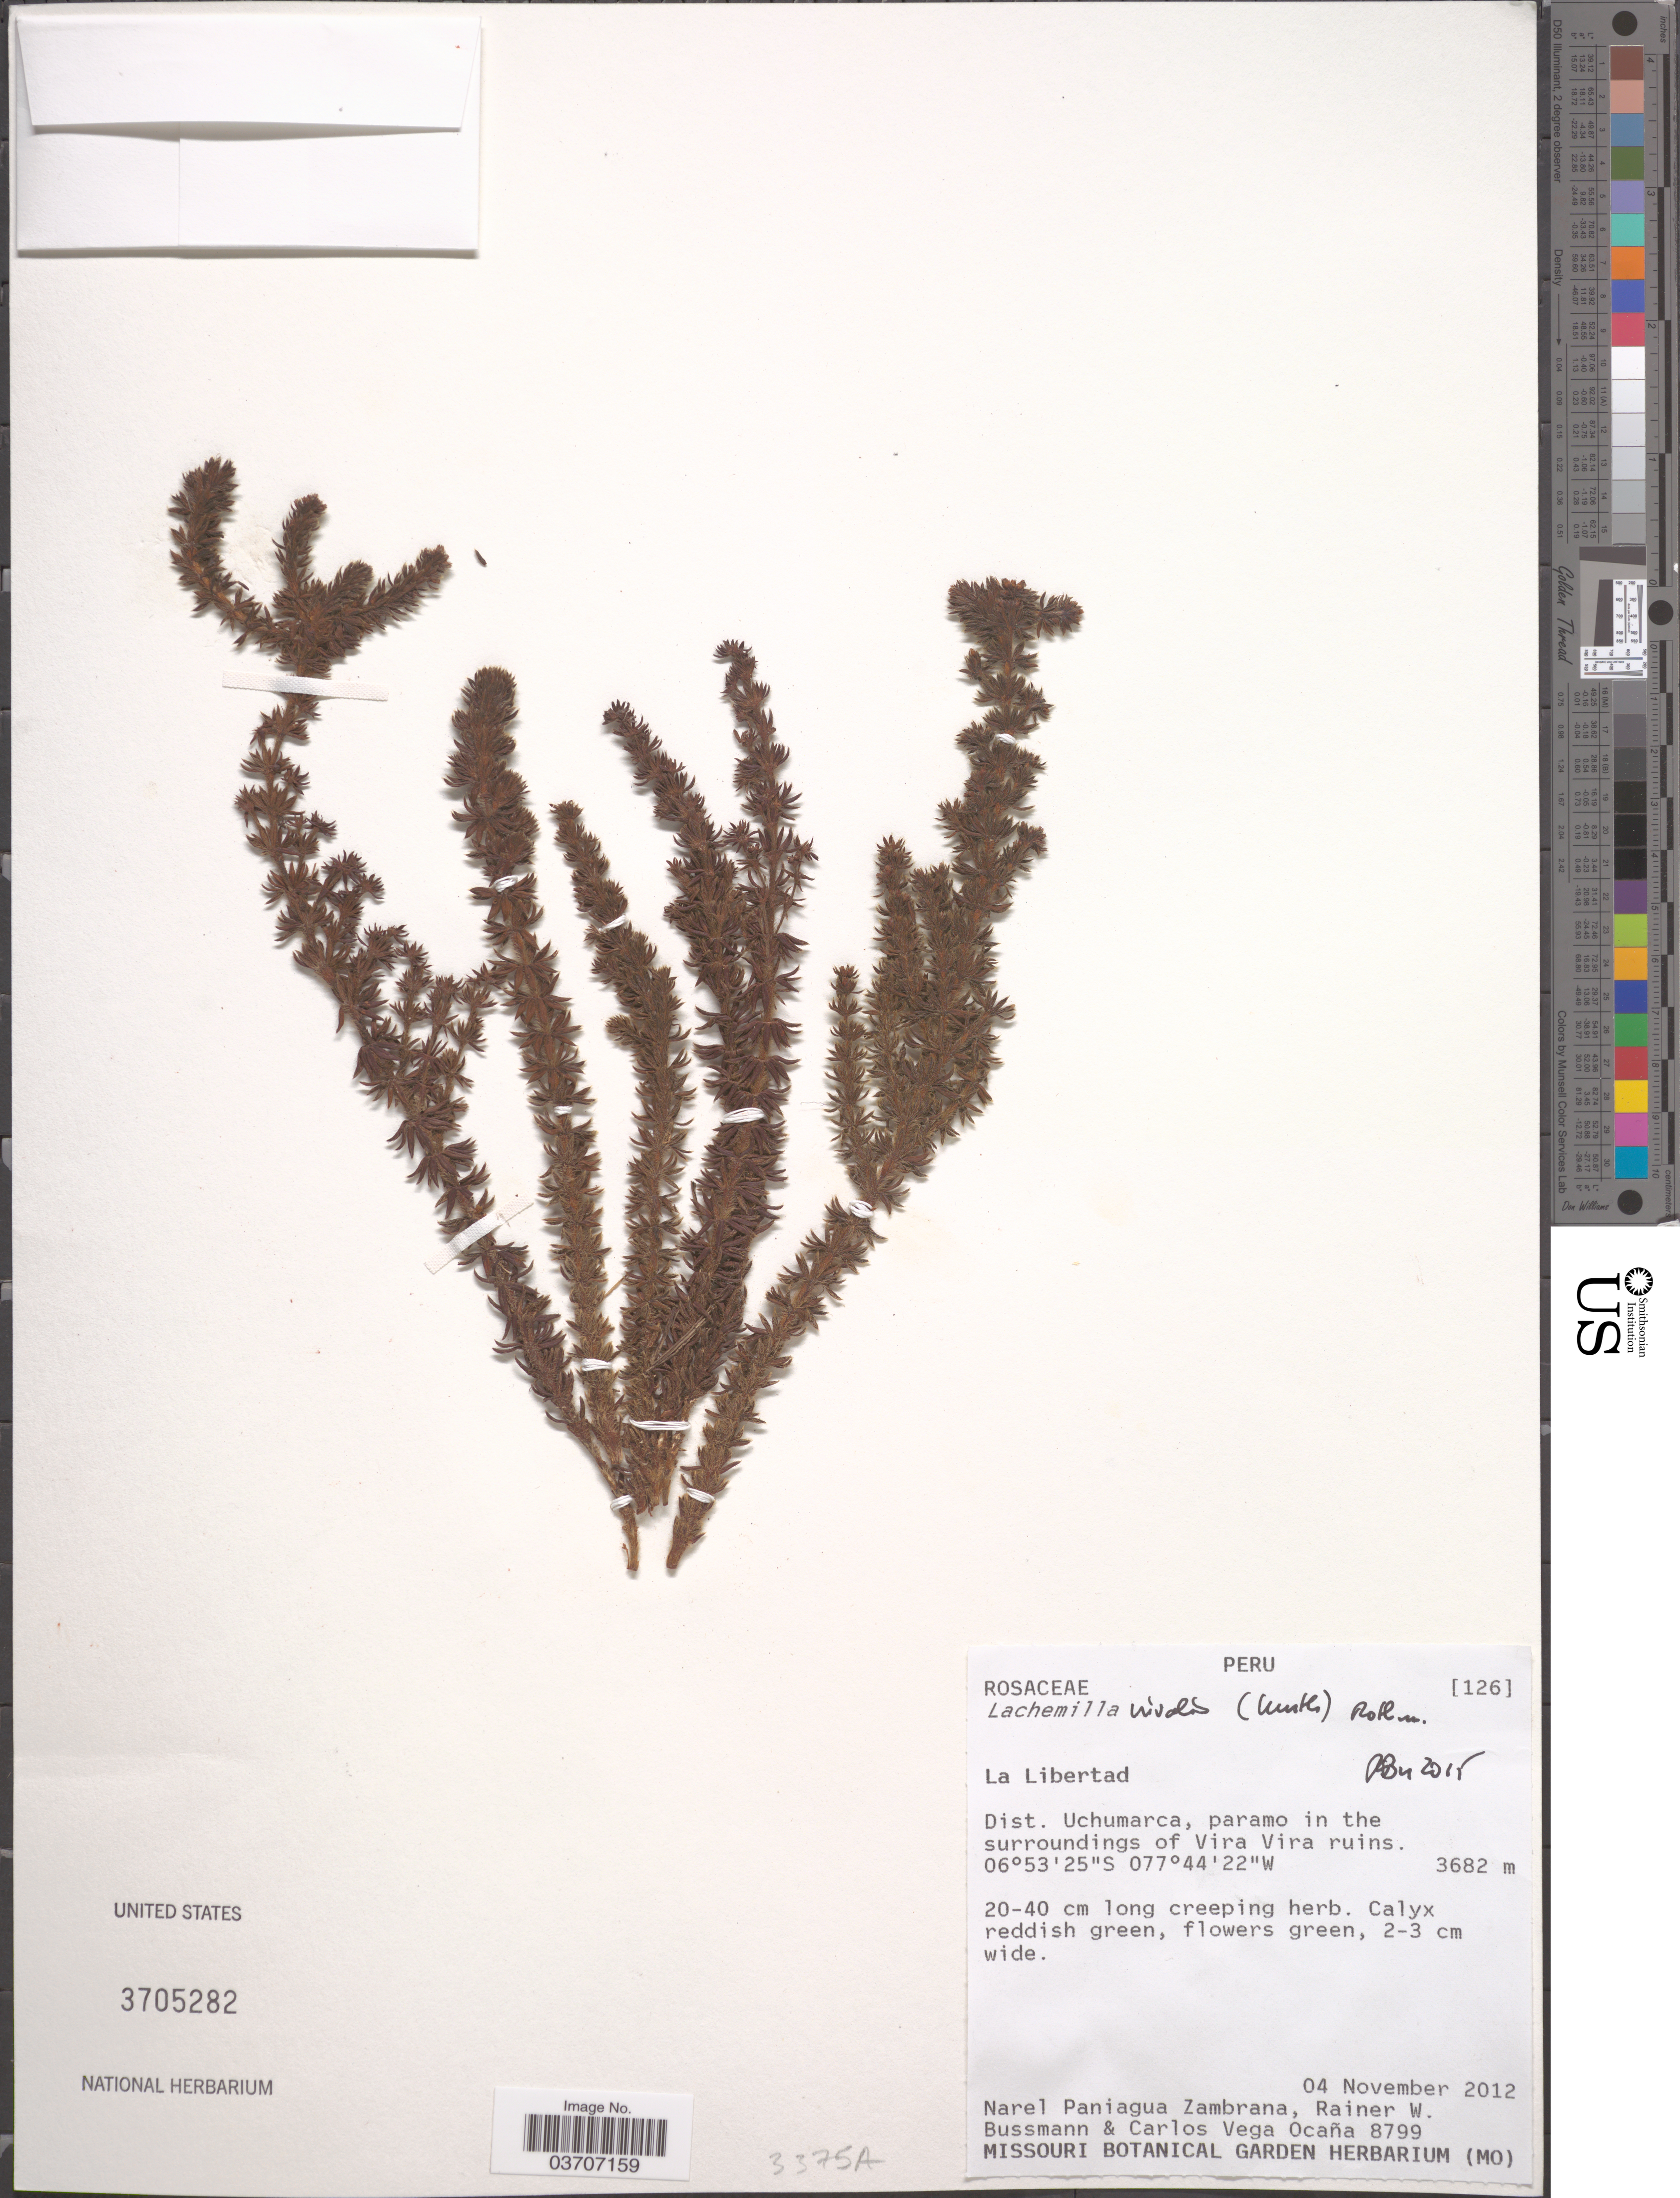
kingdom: Plantae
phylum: Tracheophyta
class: Magnoliopsida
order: Rosales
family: Rosaceae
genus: Lachemilla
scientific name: Lachemilla nivalis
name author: (Kunth) Rothm.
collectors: N. Zambrana, R. W. Bussmann & C. Vega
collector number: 8799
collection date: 2012-11-04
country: Peru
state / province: La Libertad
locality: Dist. Uchumarca, paramo in the surroundings of Vira Vira ruins.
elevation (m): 3682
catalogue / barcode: US 3705282